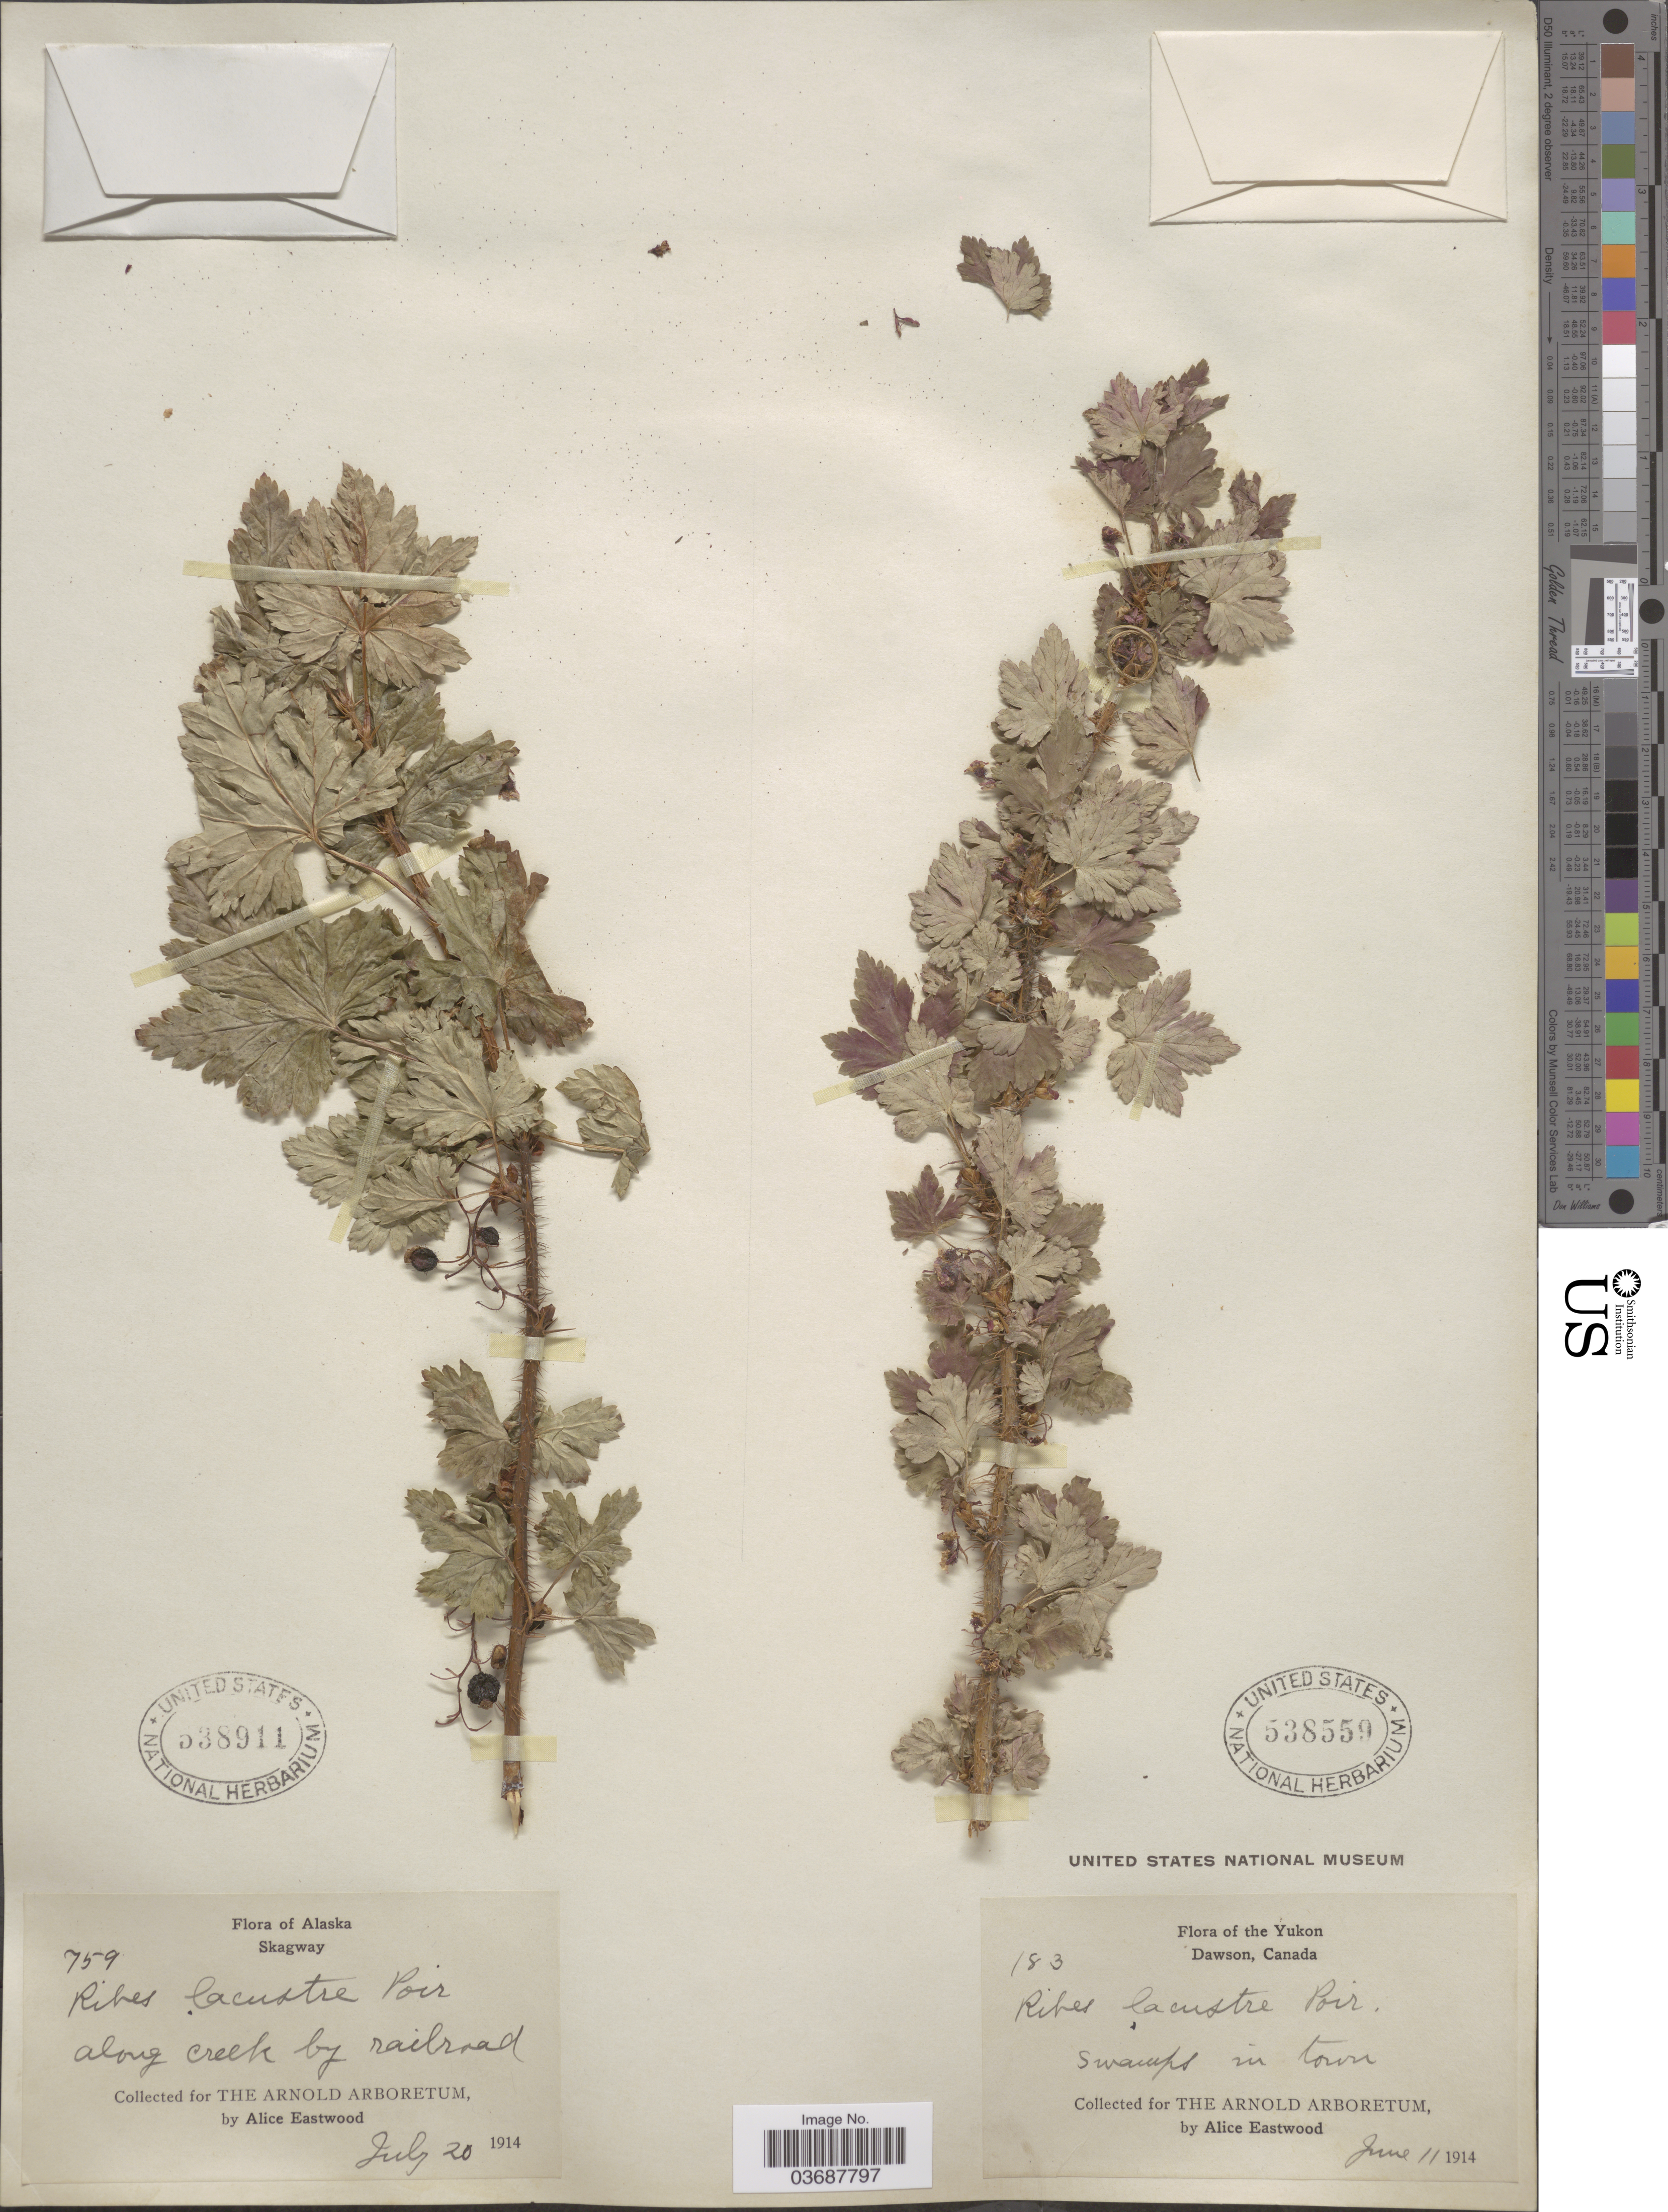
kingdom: Plantae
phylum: Tracheophyta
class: Magnoliopsida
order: Saxifragales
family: Grossulariaceae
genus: Ribes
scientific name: Ribes lacustre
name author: (Pers.) Poir.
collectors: A. Eastwood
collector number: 759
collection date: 1914-07-20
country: United States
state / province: Alaska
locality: Skagway. Along creek by railroad.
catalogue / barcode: US 538911